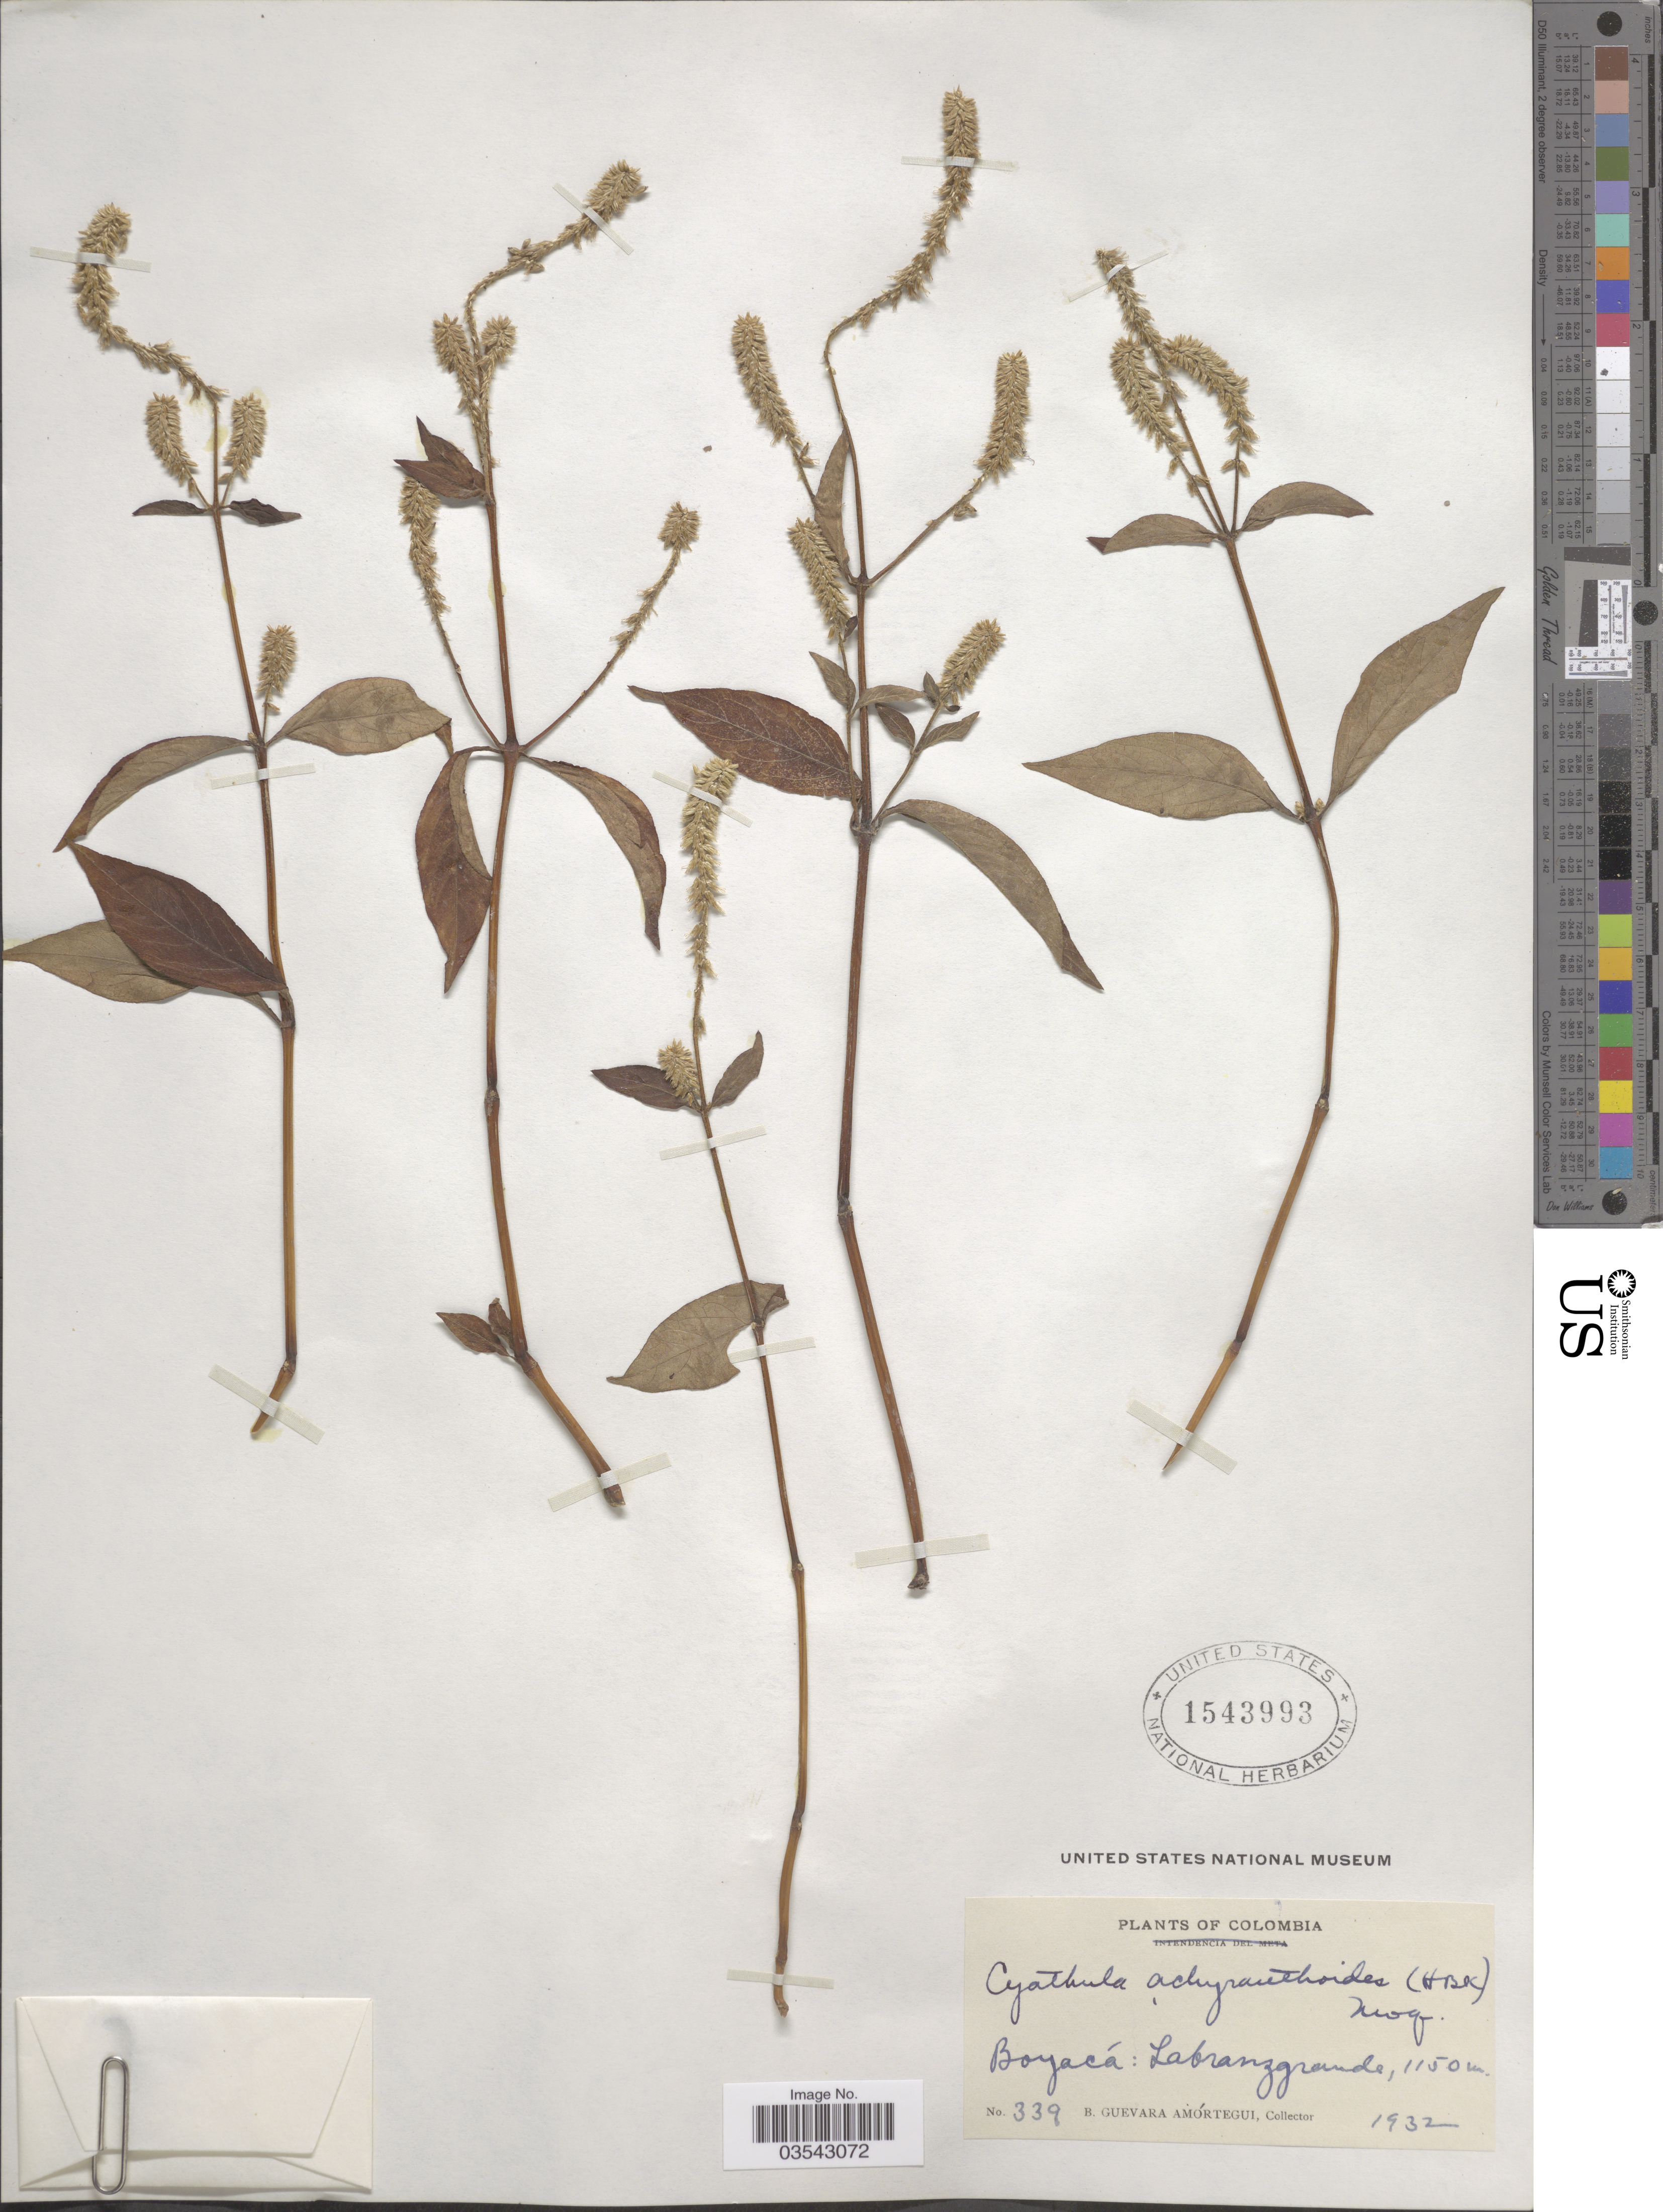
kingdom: Plantae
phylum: Tracheophyta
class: Magnoliopsida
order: Caryophyllales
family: Amaranthaceae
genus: Cyathula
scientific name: Cyathula achyranthoides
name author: (Kunth) Moq.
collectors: B. Guevara Amortegui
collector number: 339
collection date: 1932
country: Colombia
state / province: Boyacá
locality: Labranzgrande.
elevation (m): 1150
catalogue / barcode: US 1543993